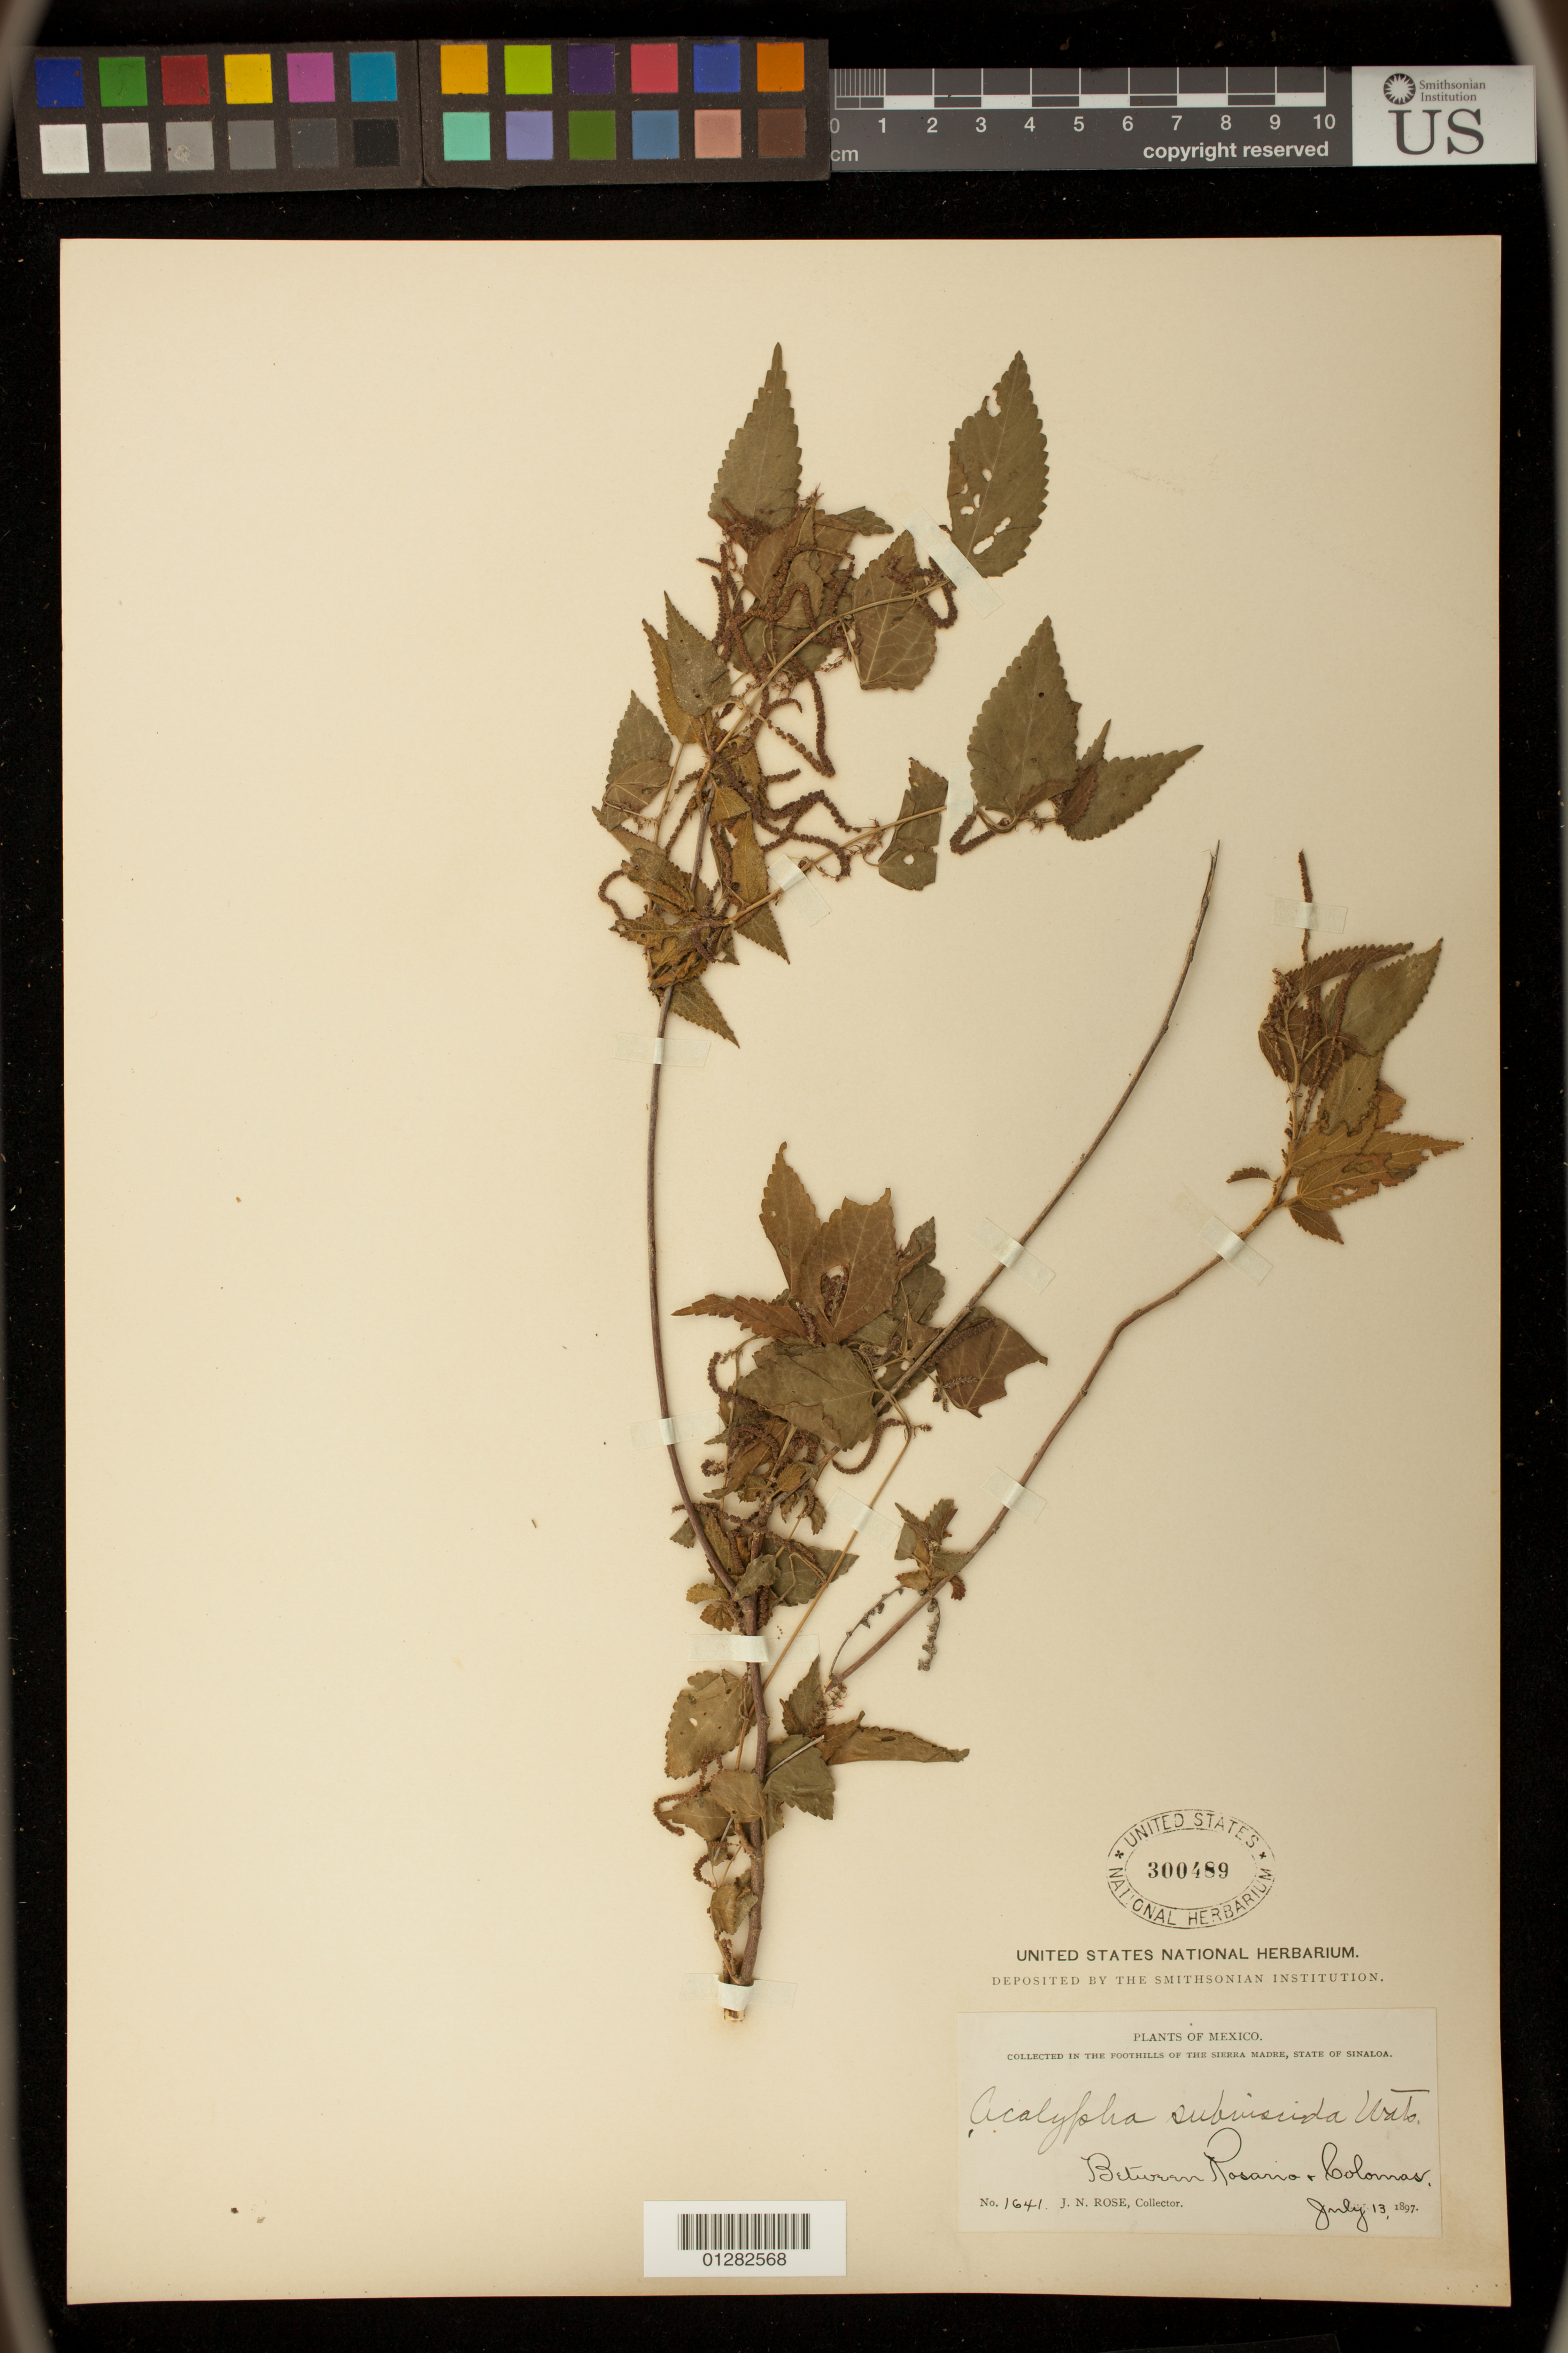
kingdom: Plantae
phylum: Tracheophyta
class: Magnoliopsida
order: Malpighiales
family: Euphorbiaceae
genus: Acalypha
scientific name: Acalypha subviscida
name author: S. Watson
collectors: R. Ramirez, F. Florez & O. Téllez V.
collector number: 1641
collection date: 1897-07-13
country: Mexico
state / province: Sinaloa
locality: Foothills of the Sierra Madre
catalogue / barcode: US 300489